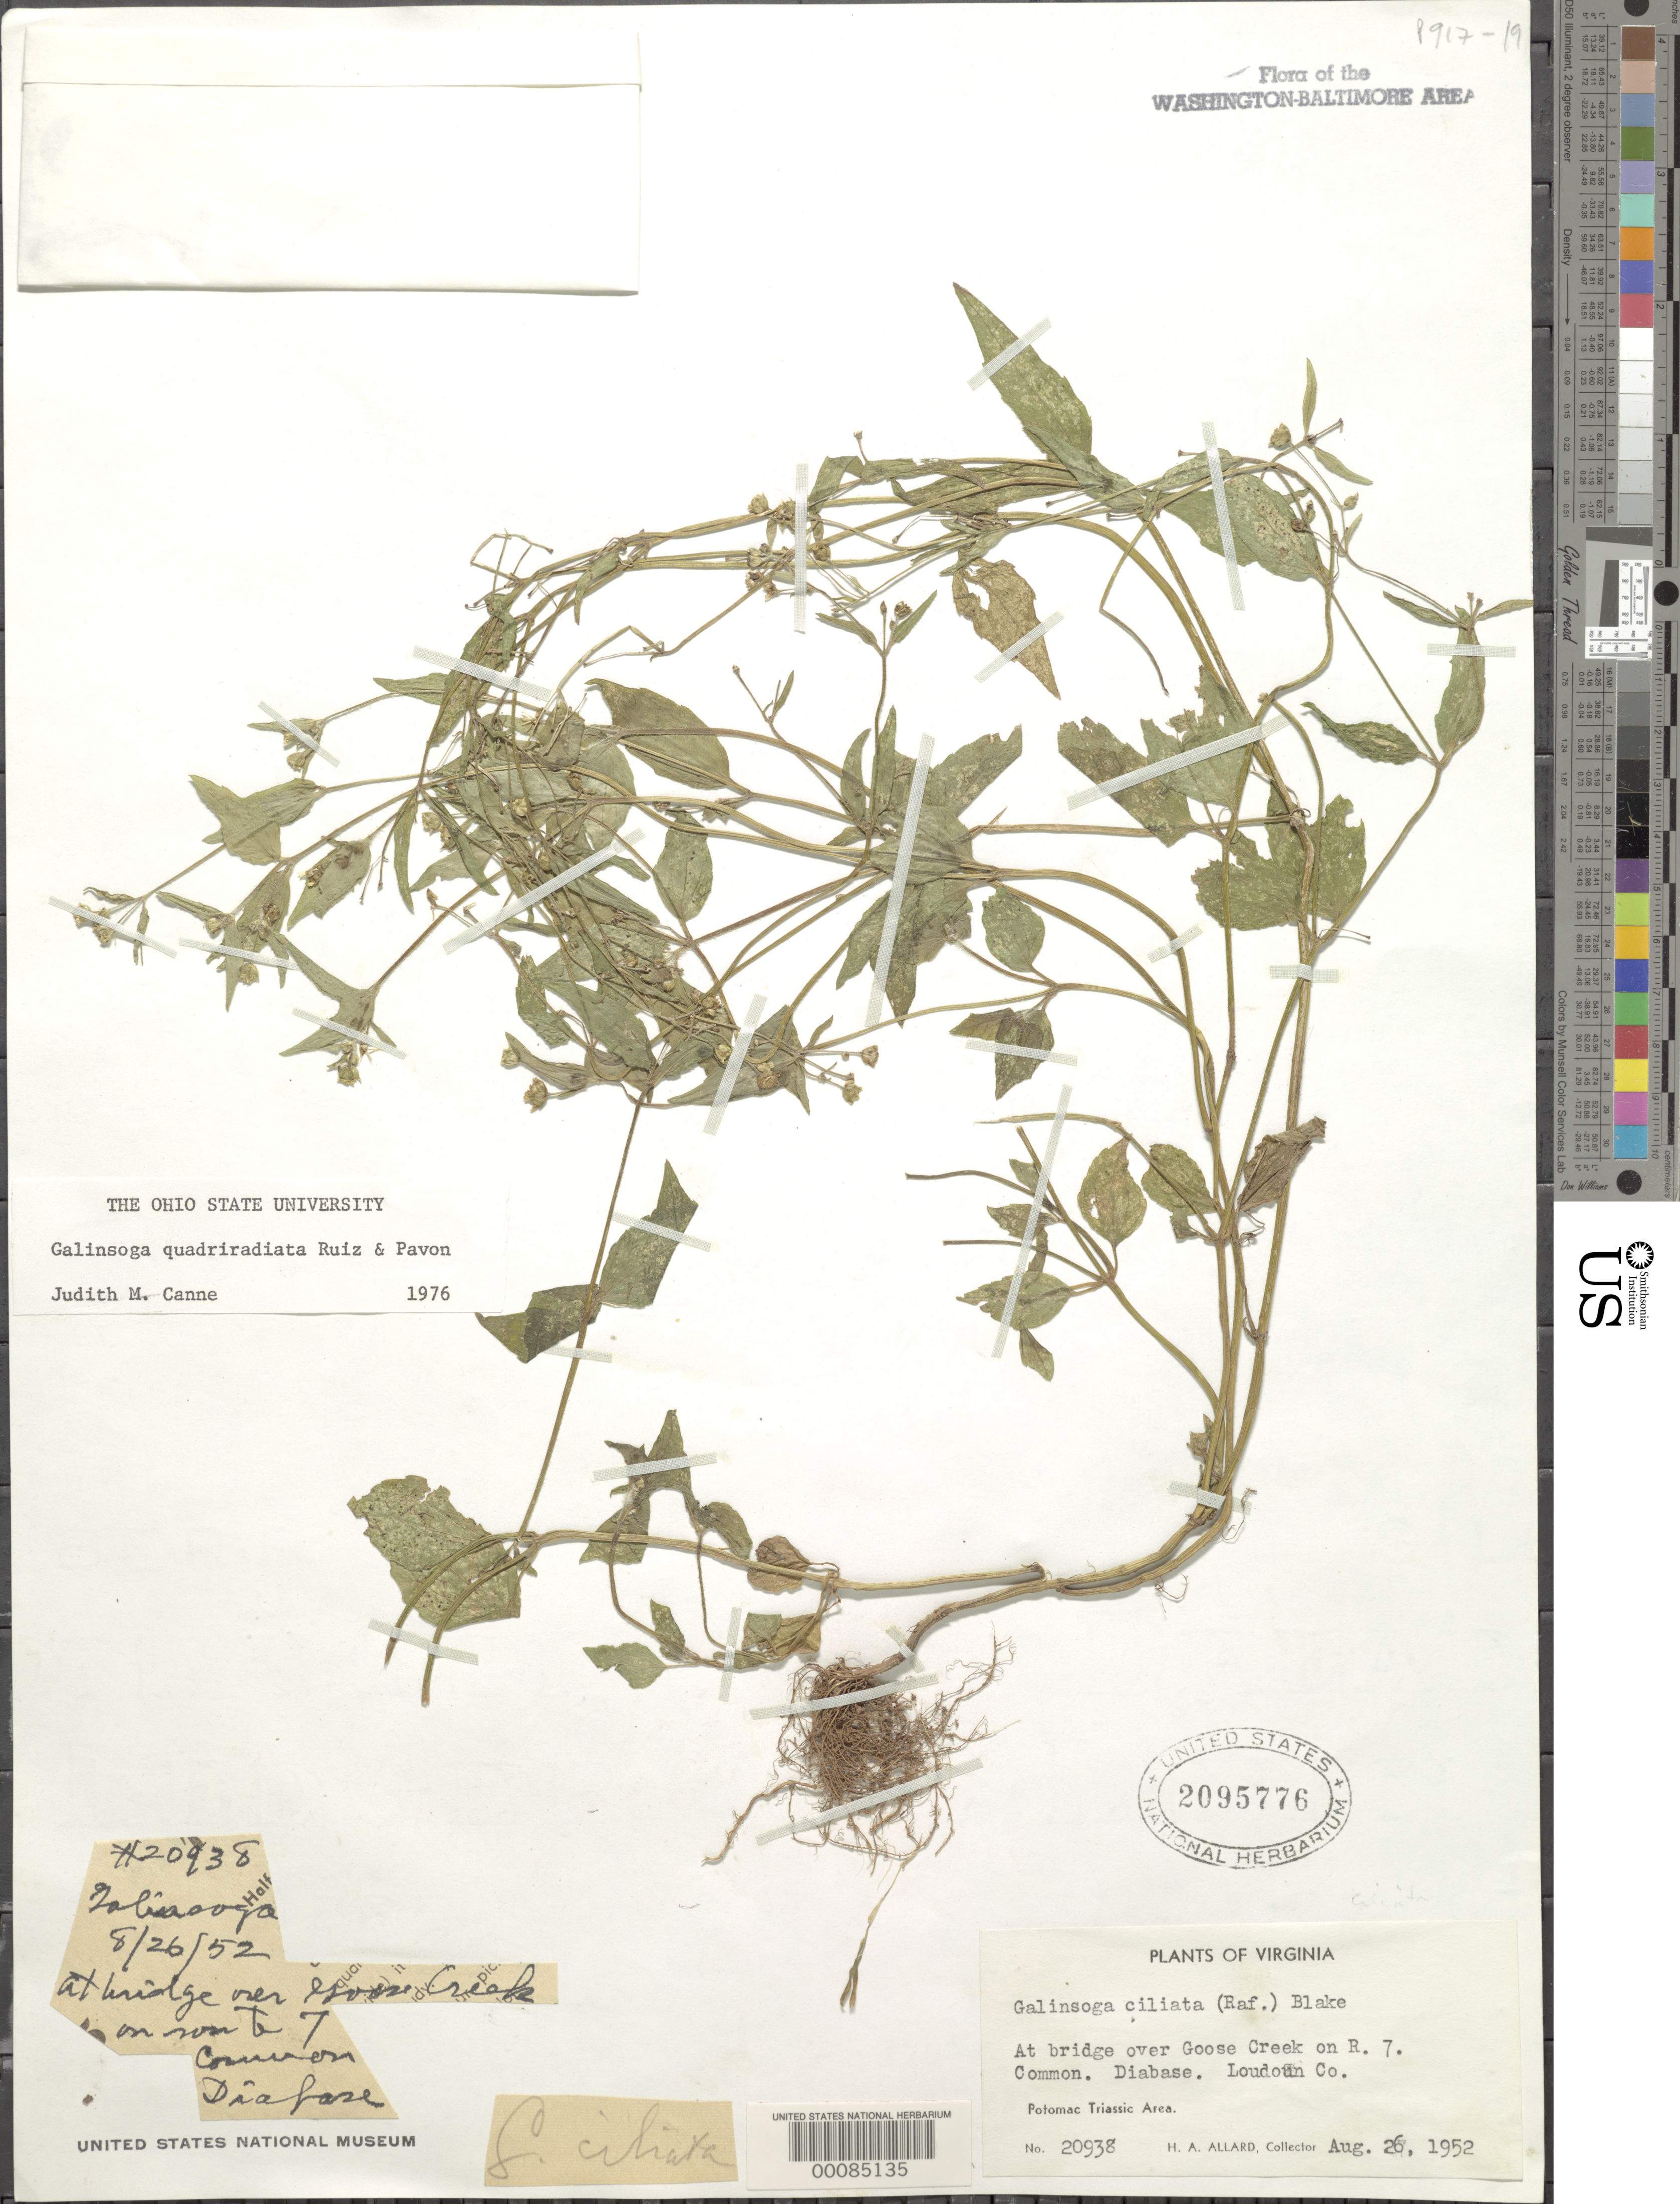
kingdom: Plantae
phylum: Tracheophyta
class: Magnoliopsida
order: Asterales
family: Asteraceae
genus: Galinsoga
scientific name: Galinsoga quadriradiata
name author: Ruiz & Pav.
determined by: Canne-Hilliker, J. M.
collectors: H. A. Allard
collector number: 20938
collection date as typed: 26 Aug 1952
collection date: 1952-08-26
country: United States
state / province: Virginia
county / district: Loudoun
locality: Goose Creek Rt.7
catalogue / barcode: US 2095776